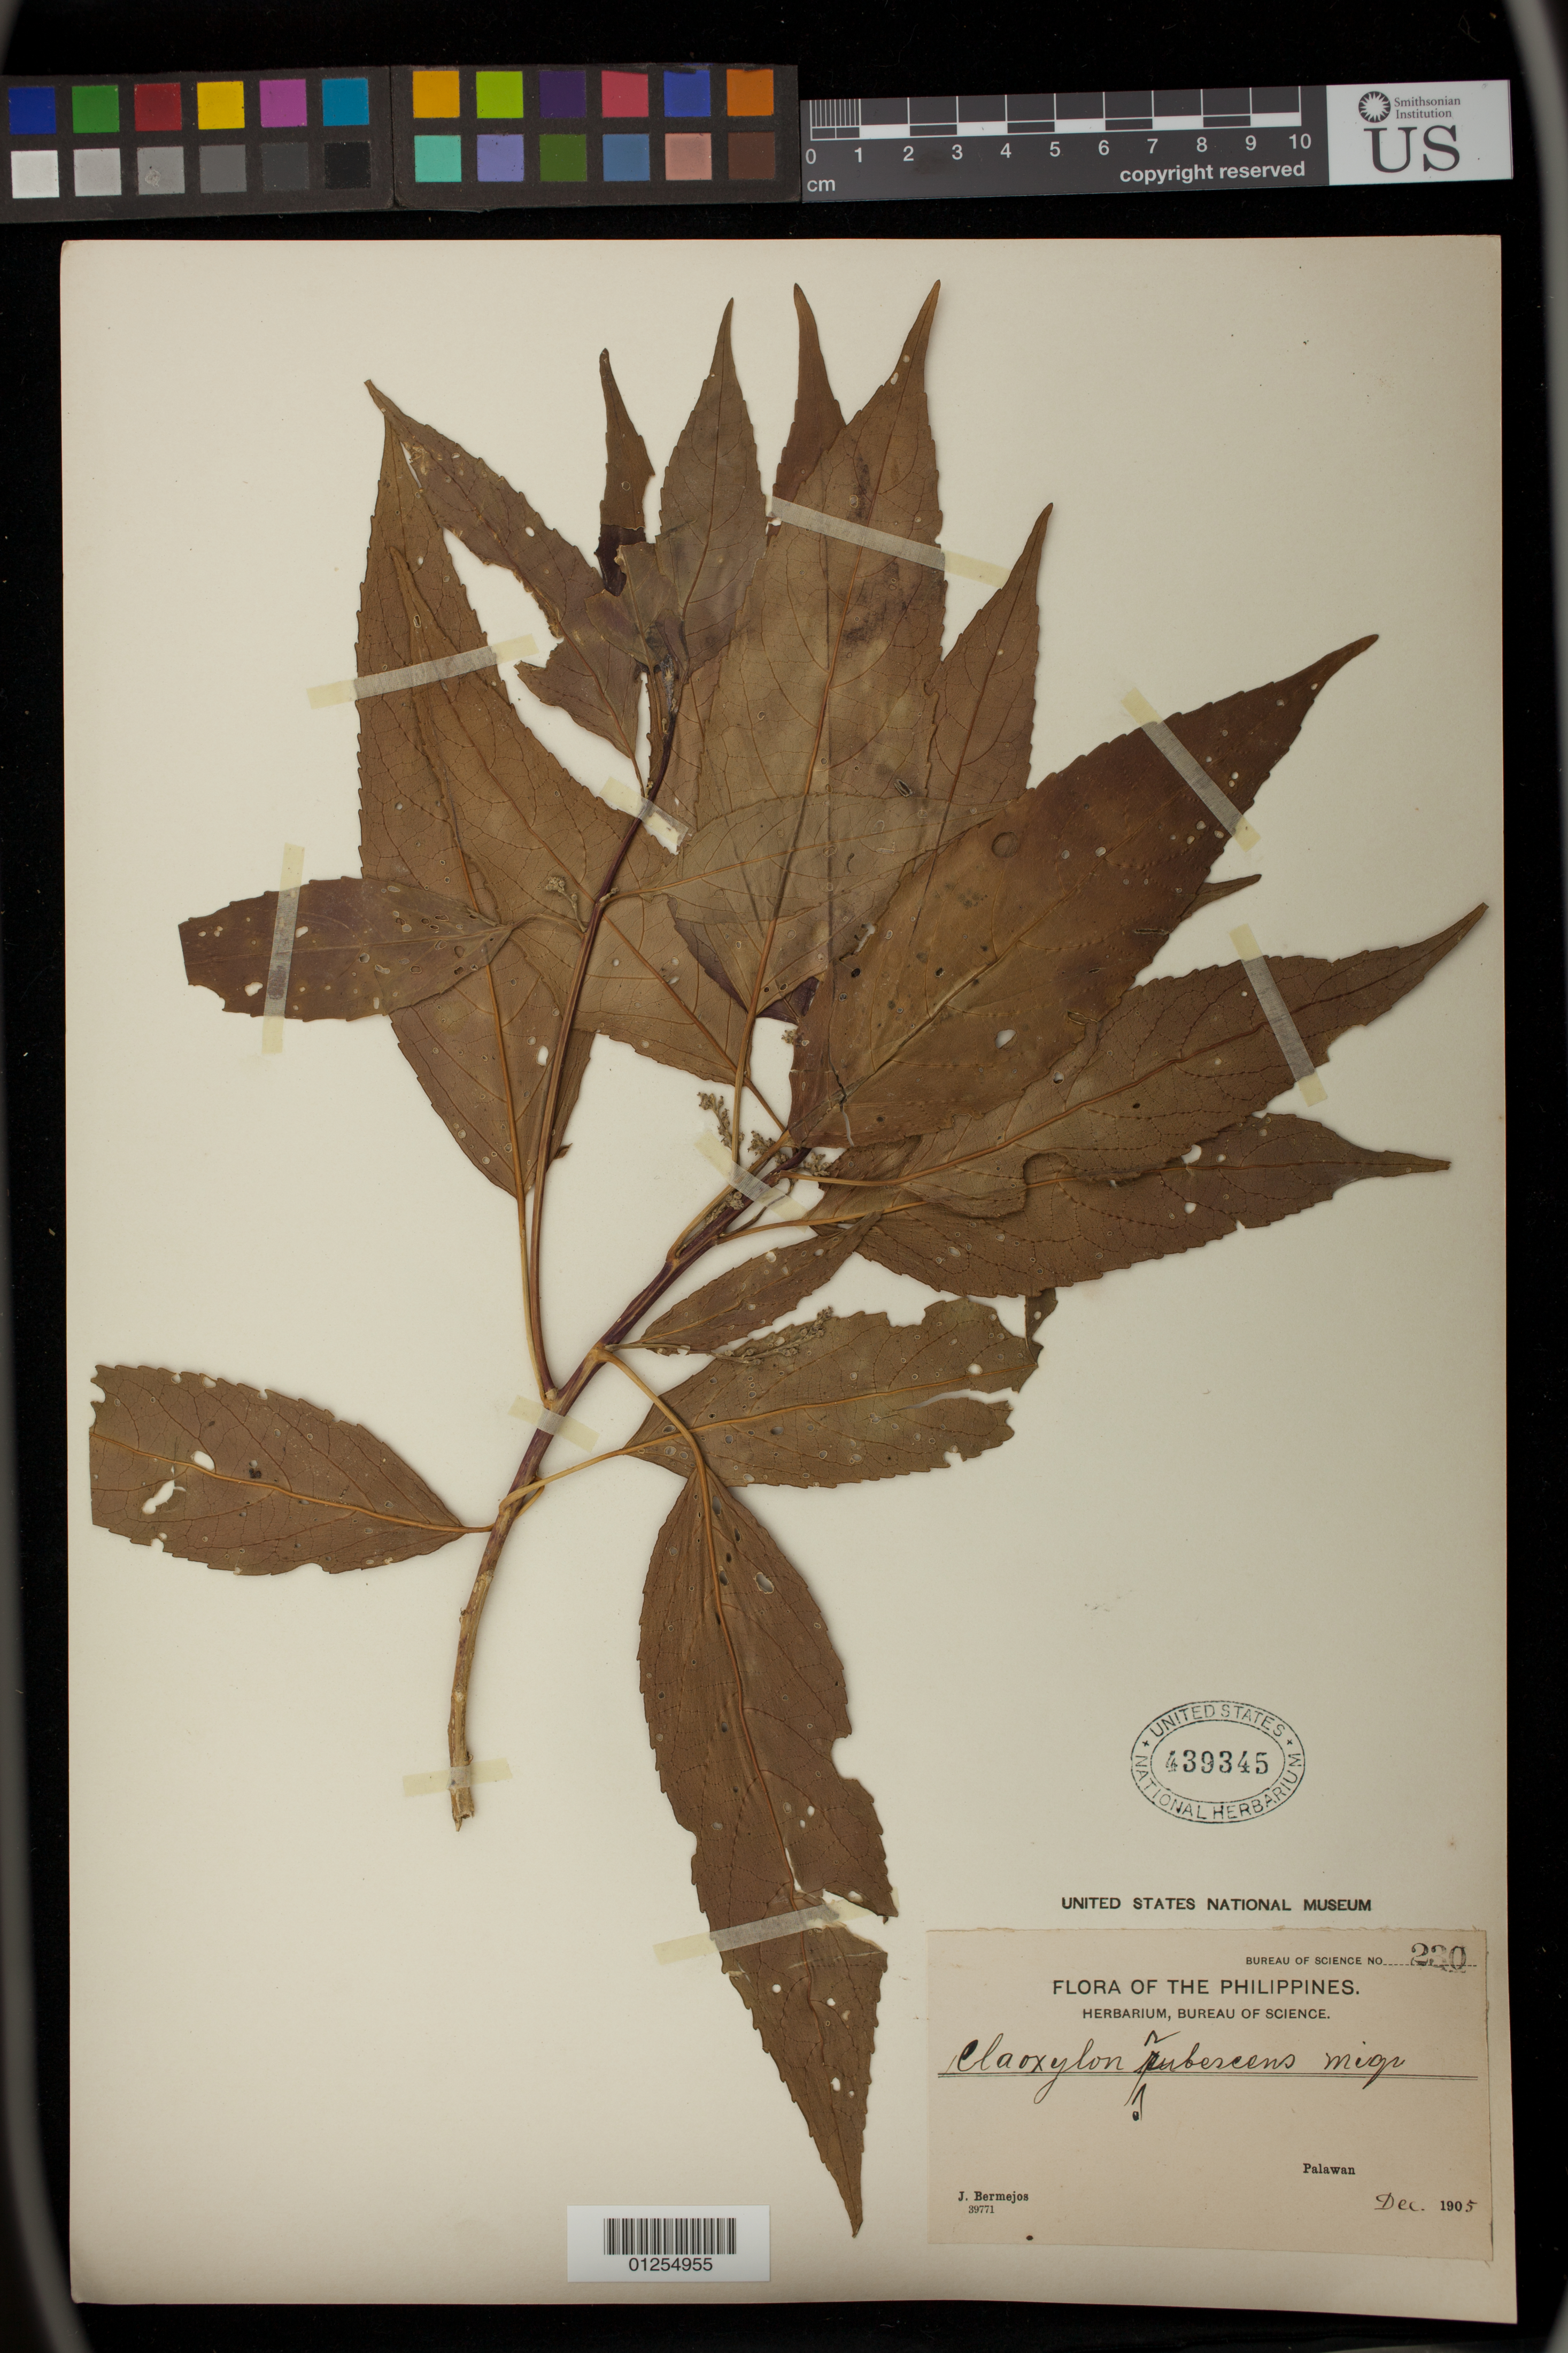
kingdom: Plantae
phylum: Tracheophyta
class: Magnoliopsida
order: Malpighiales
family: Euphorbiaceae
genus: Claoxylon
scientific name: Claoxylon rebescens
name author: Miq.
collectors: J. Bermejos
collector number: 39771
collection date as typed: Dec 1905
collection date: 1905-12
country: Philippines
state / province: Mimaropa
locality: Palawan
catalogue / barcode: US 439345